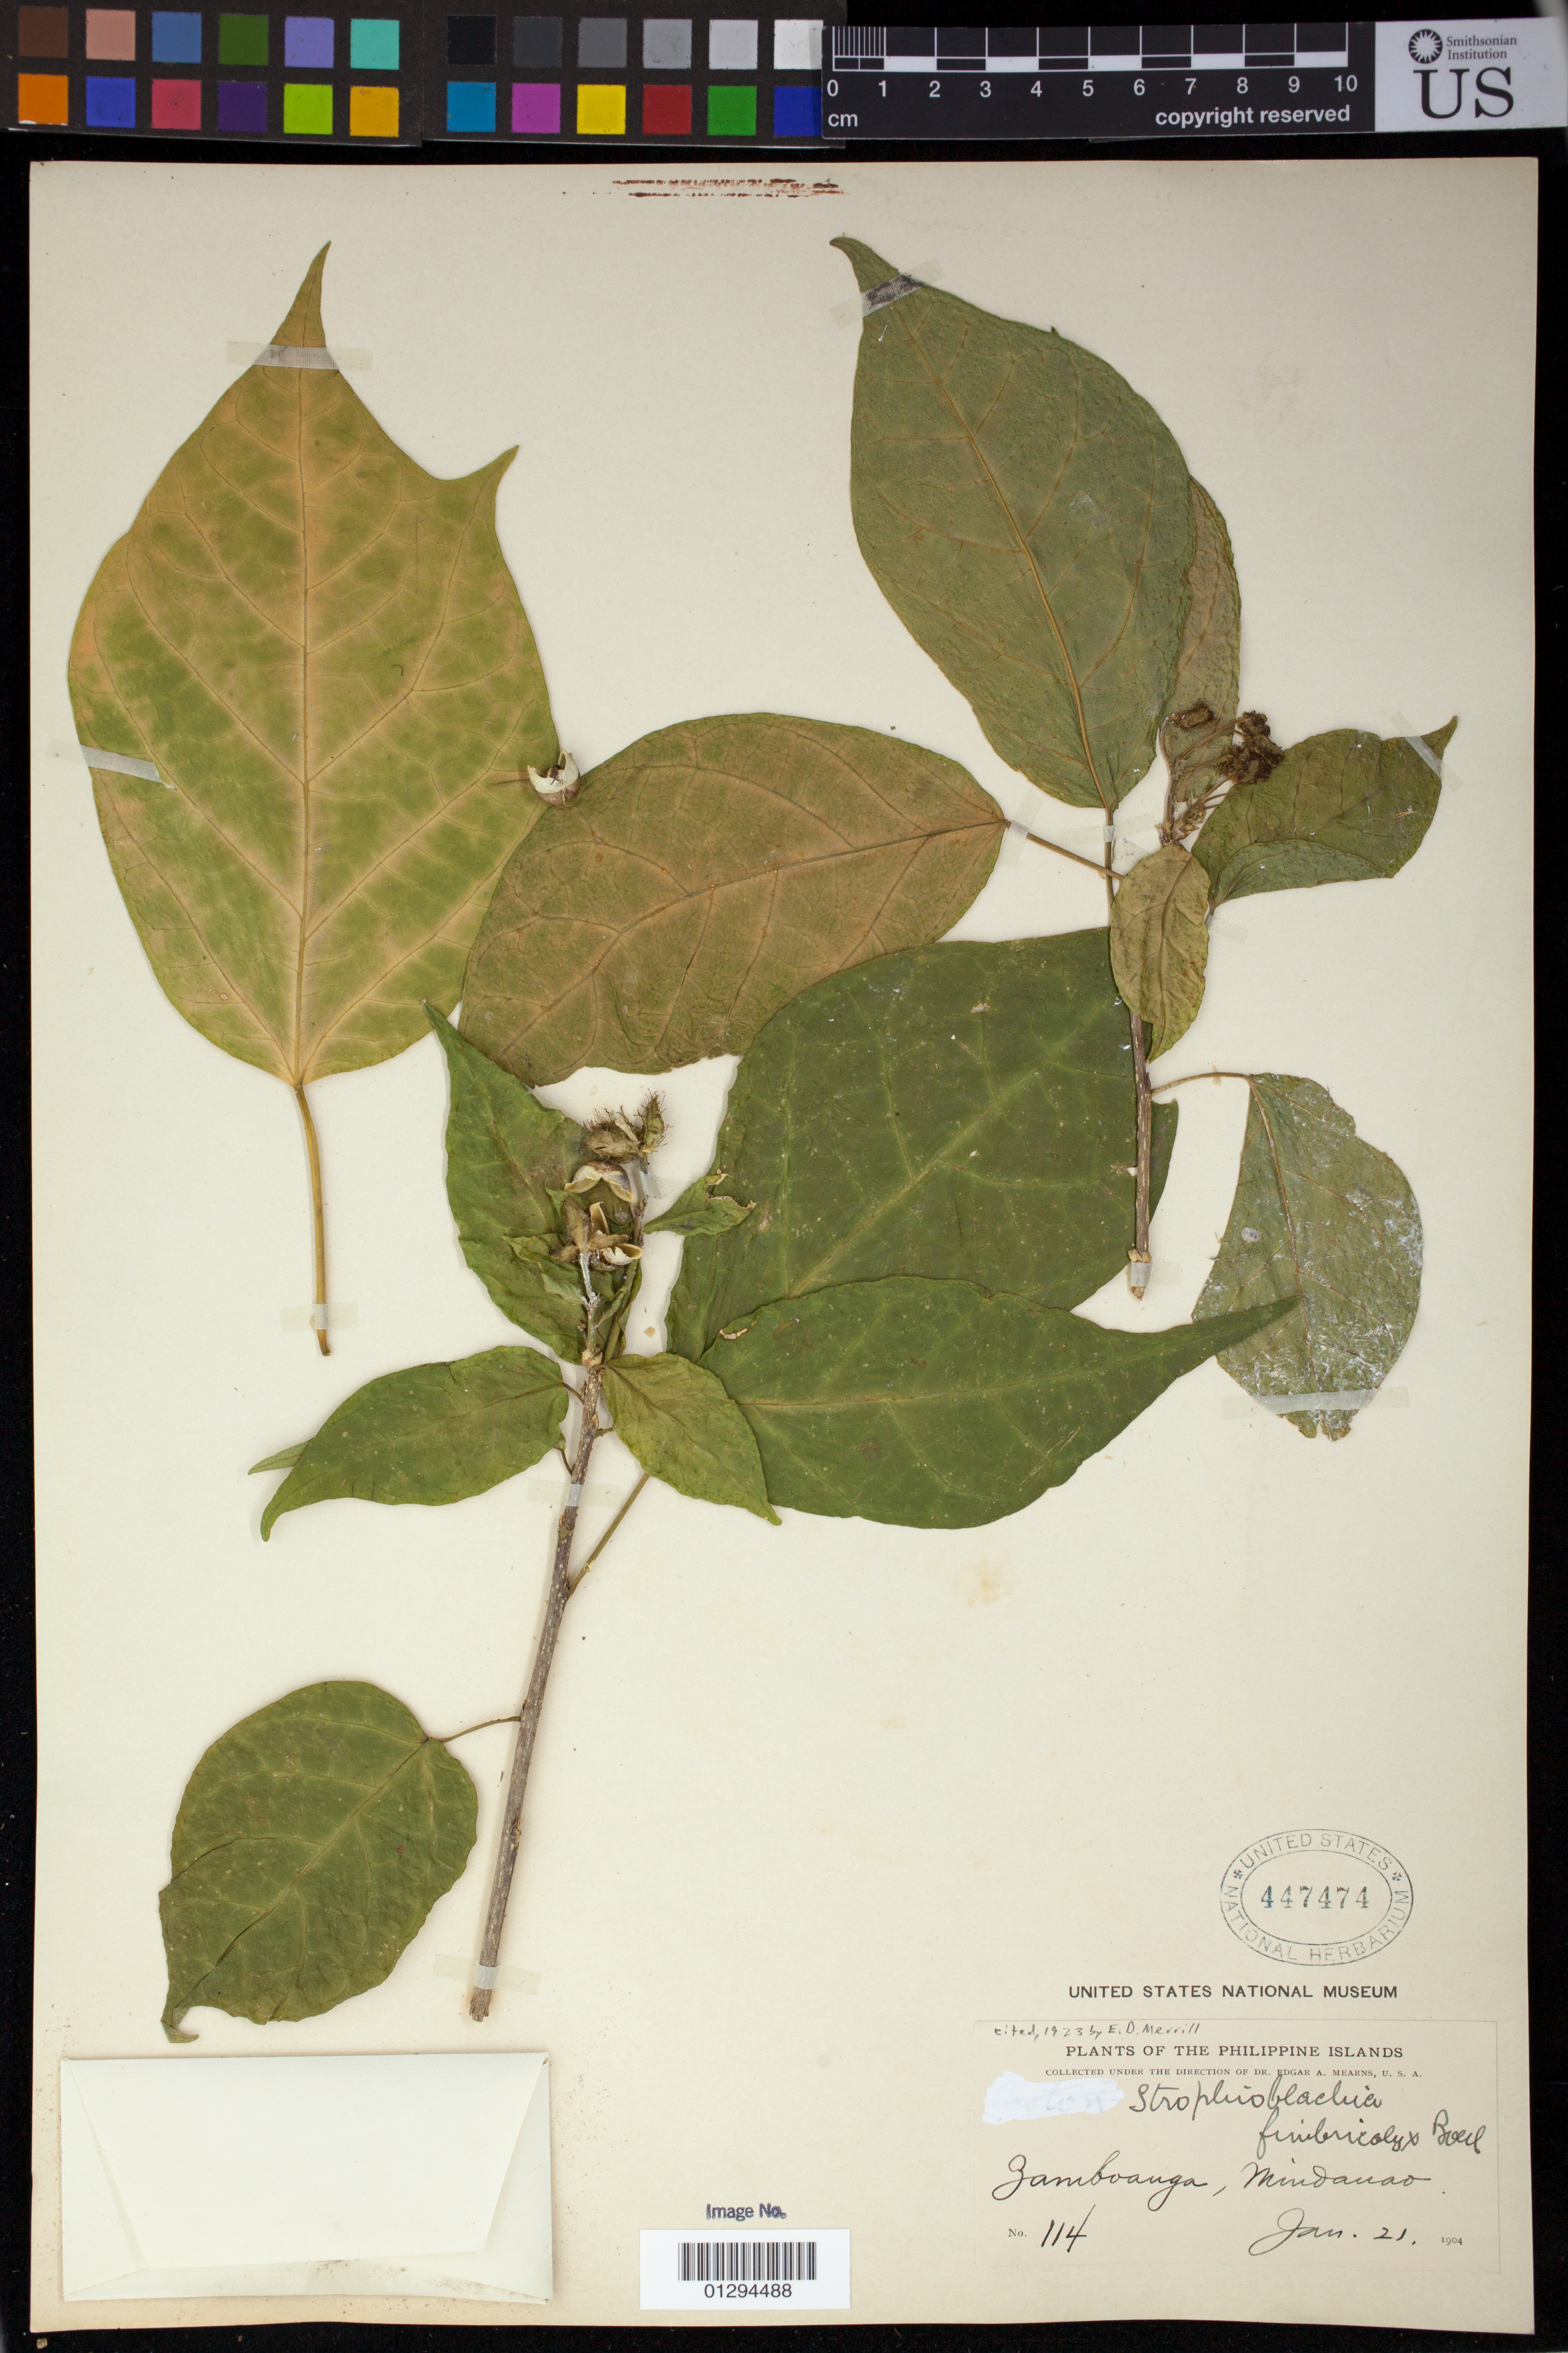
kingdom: Plantae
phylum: Tracheophyta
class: Magnoliopsida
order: Malpighiales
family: Euphorbiaceae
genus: Strophioblachia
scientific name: Strophioblachia fimbricalyx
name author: Boerl.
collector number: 114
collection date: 1904-01-21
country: Philippines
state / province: Zamboanga Peninsula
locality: Zamboanga Mindanao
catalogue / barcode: US 447474